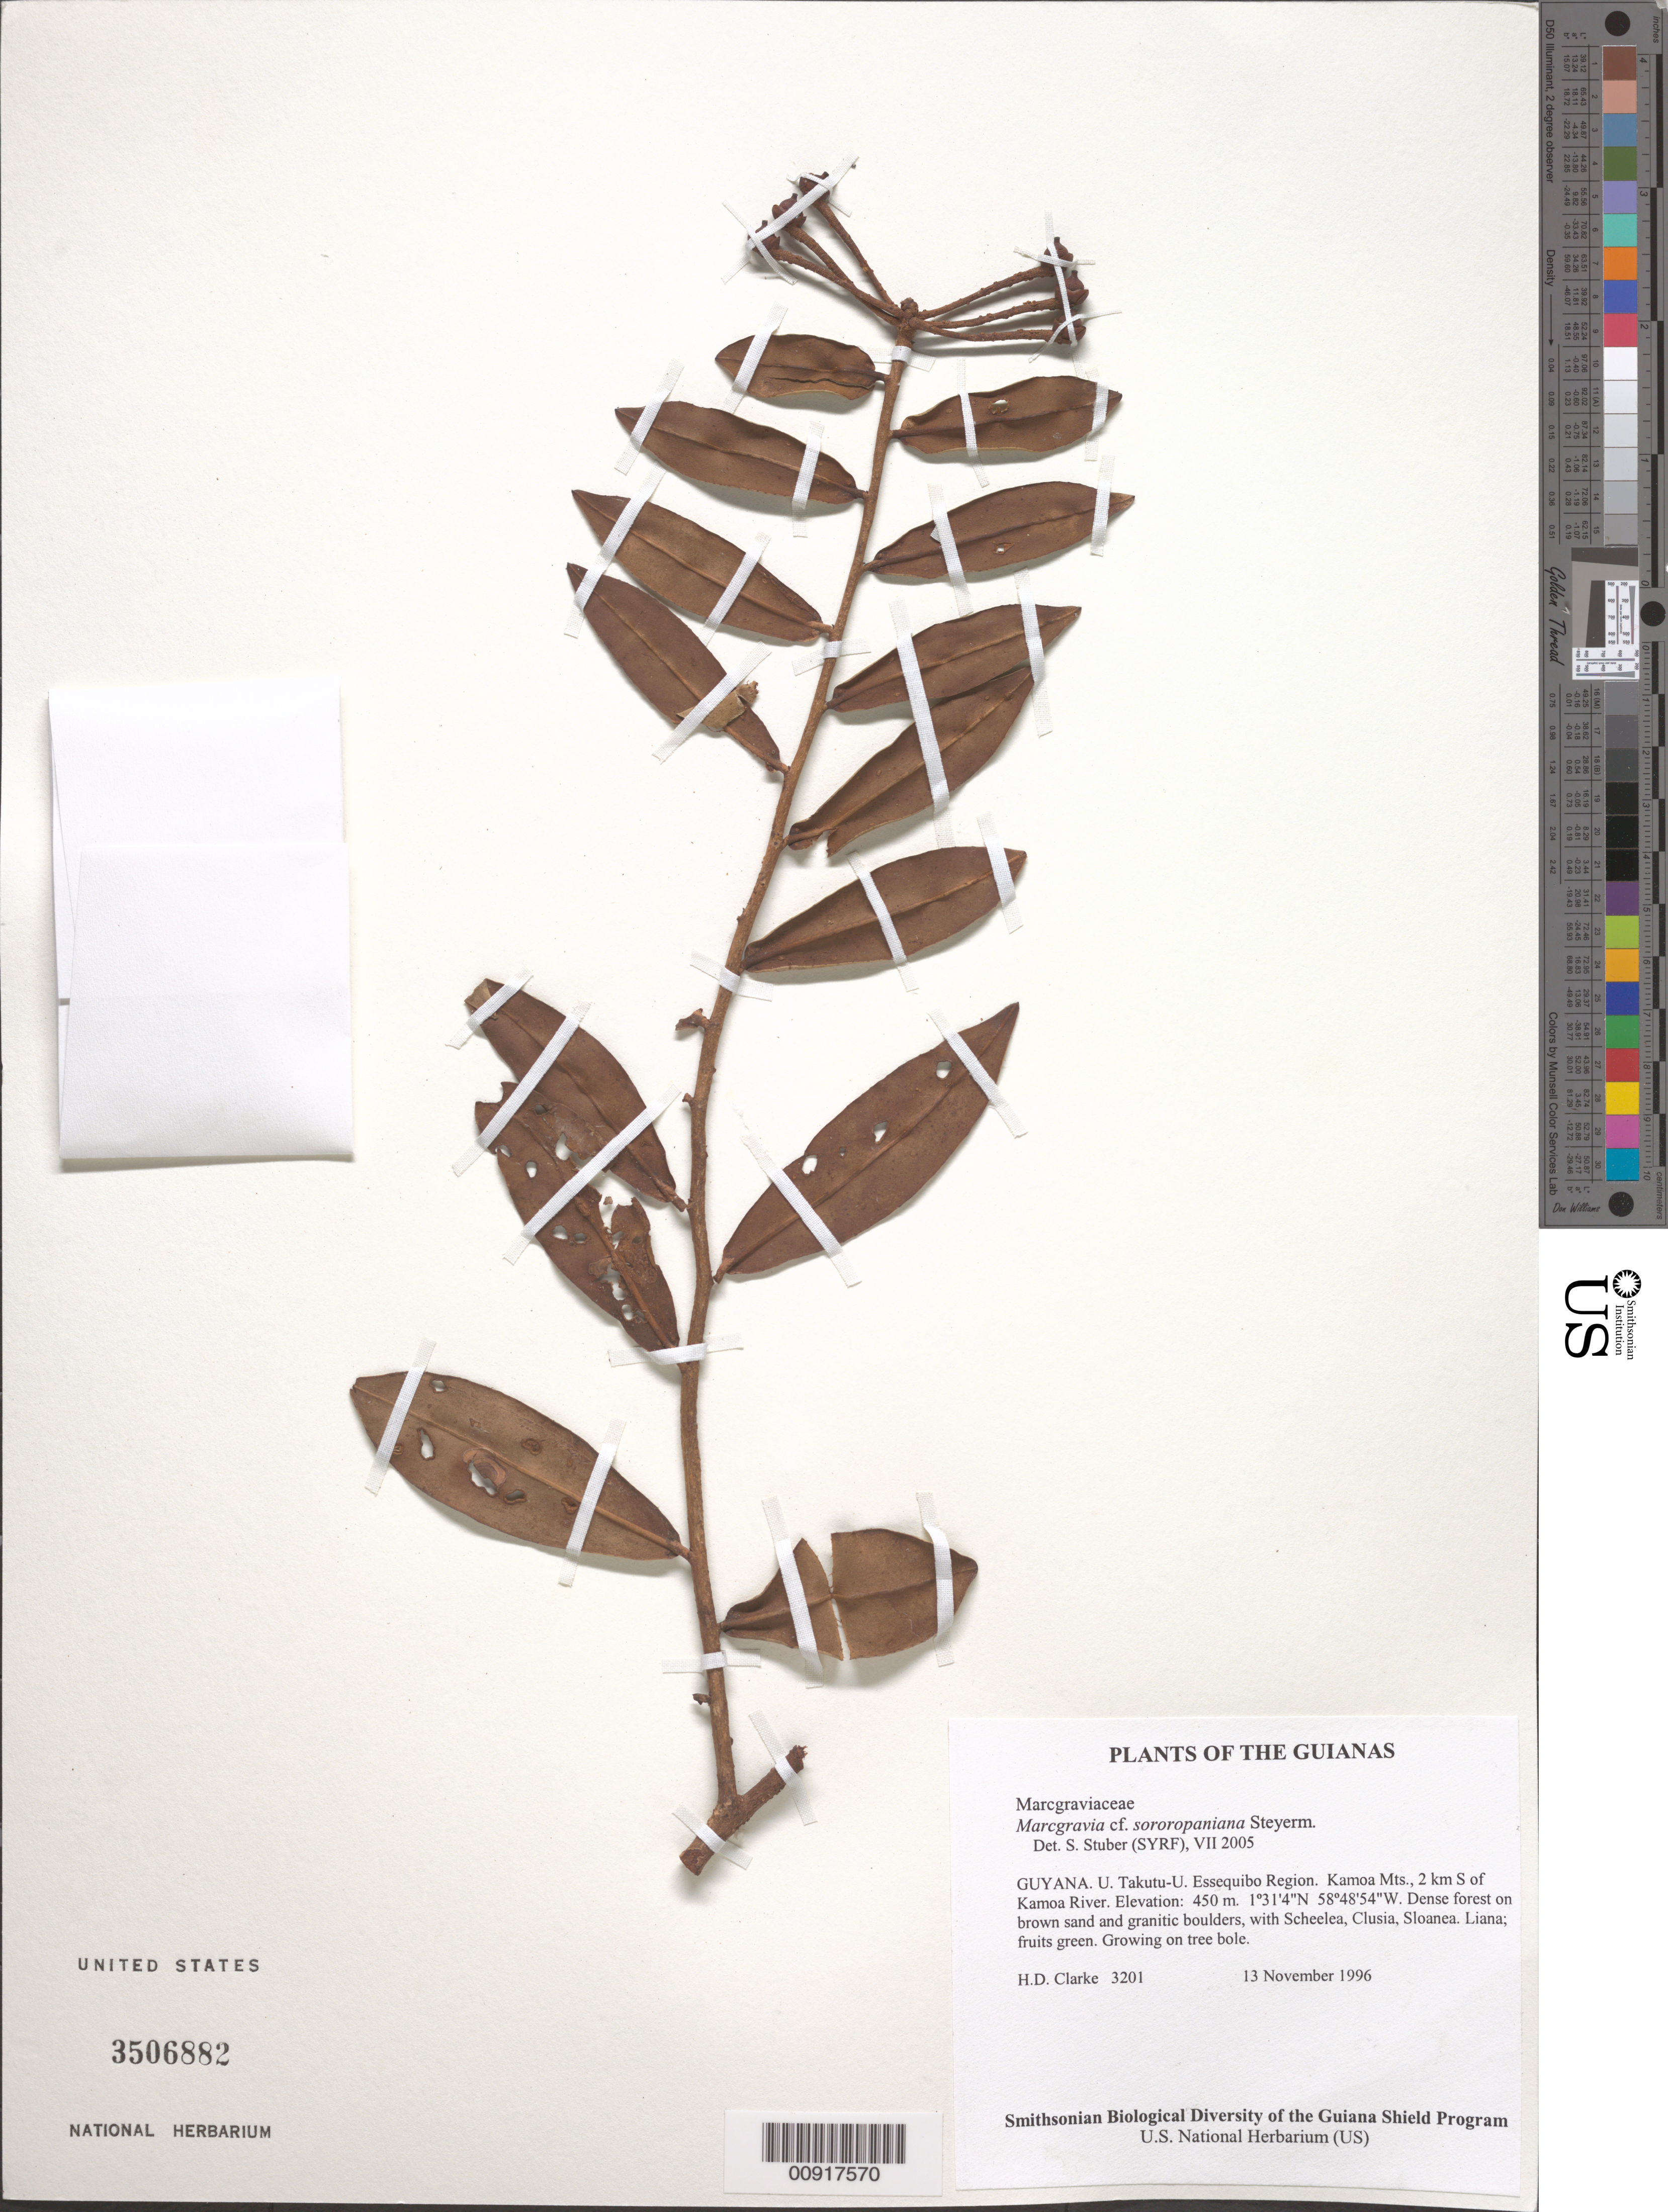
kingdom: Plantae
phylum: Tracheophyta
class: Magnoliopsida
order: Ericales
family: Marcgraviaceae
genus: Marcgravia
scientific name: Marcgravia sororopaniana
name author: Steyerm.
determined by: Stuber, S.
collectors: H. D. Clarke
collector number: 3201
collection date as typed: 13 November 1996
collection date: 1996-11-13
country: Guyana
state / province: U. Takutu-U. Essequibo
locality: Kamoa Mts., 2 km S of Kamoa River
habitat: Dense forest on brown sand and granitic boulders, with Scheelea, Clusia, Sloanea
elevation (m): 450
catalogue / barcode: US 3506882